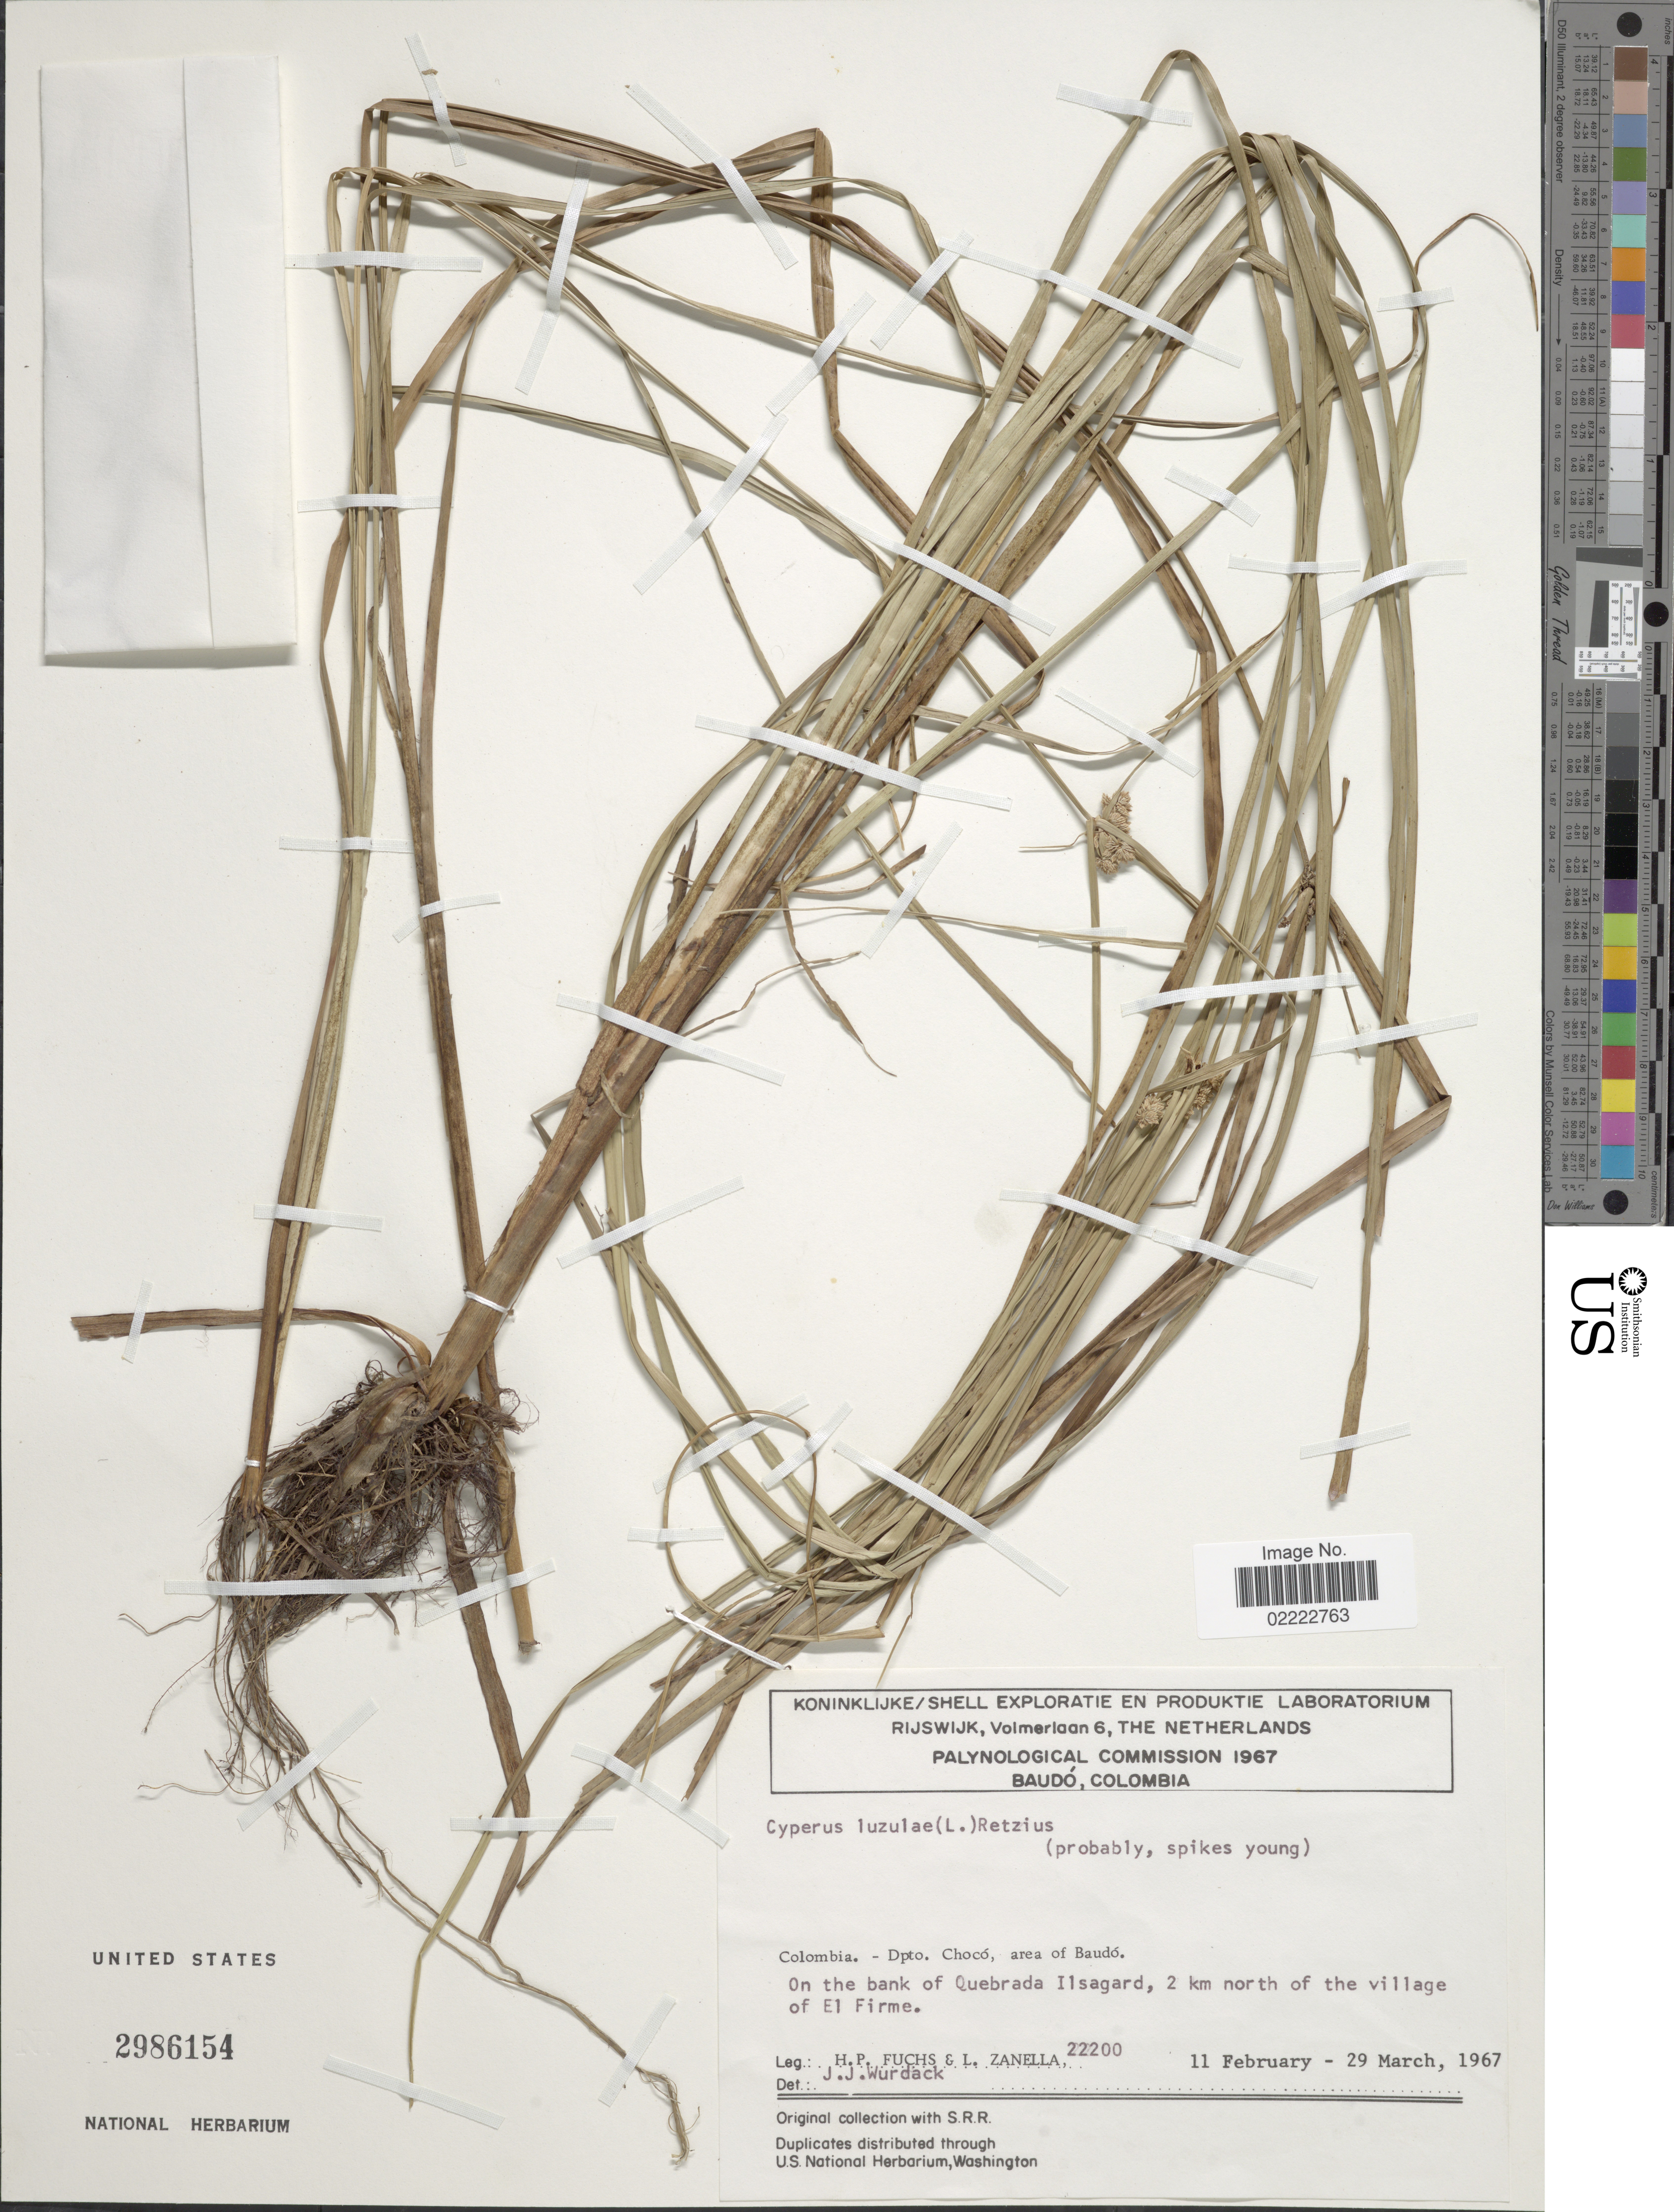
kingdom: Plantae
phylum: Tracheophyta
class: Liliopsida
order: Poales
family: Cyperaceae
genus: Cyperus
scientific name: Cyperus luzulae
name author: (L.) Rottb. ex Retz.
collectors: H. P. Fuchs & L. Zanella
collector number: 22200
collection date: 1967-02-11/1967-03-29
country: Colombia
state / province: Chocó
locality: Dpto. Chocó, area of Baudó. On the bank of Quebrada Ilsagard, 2 km north of the village of El Firme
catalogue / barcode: US 2986154